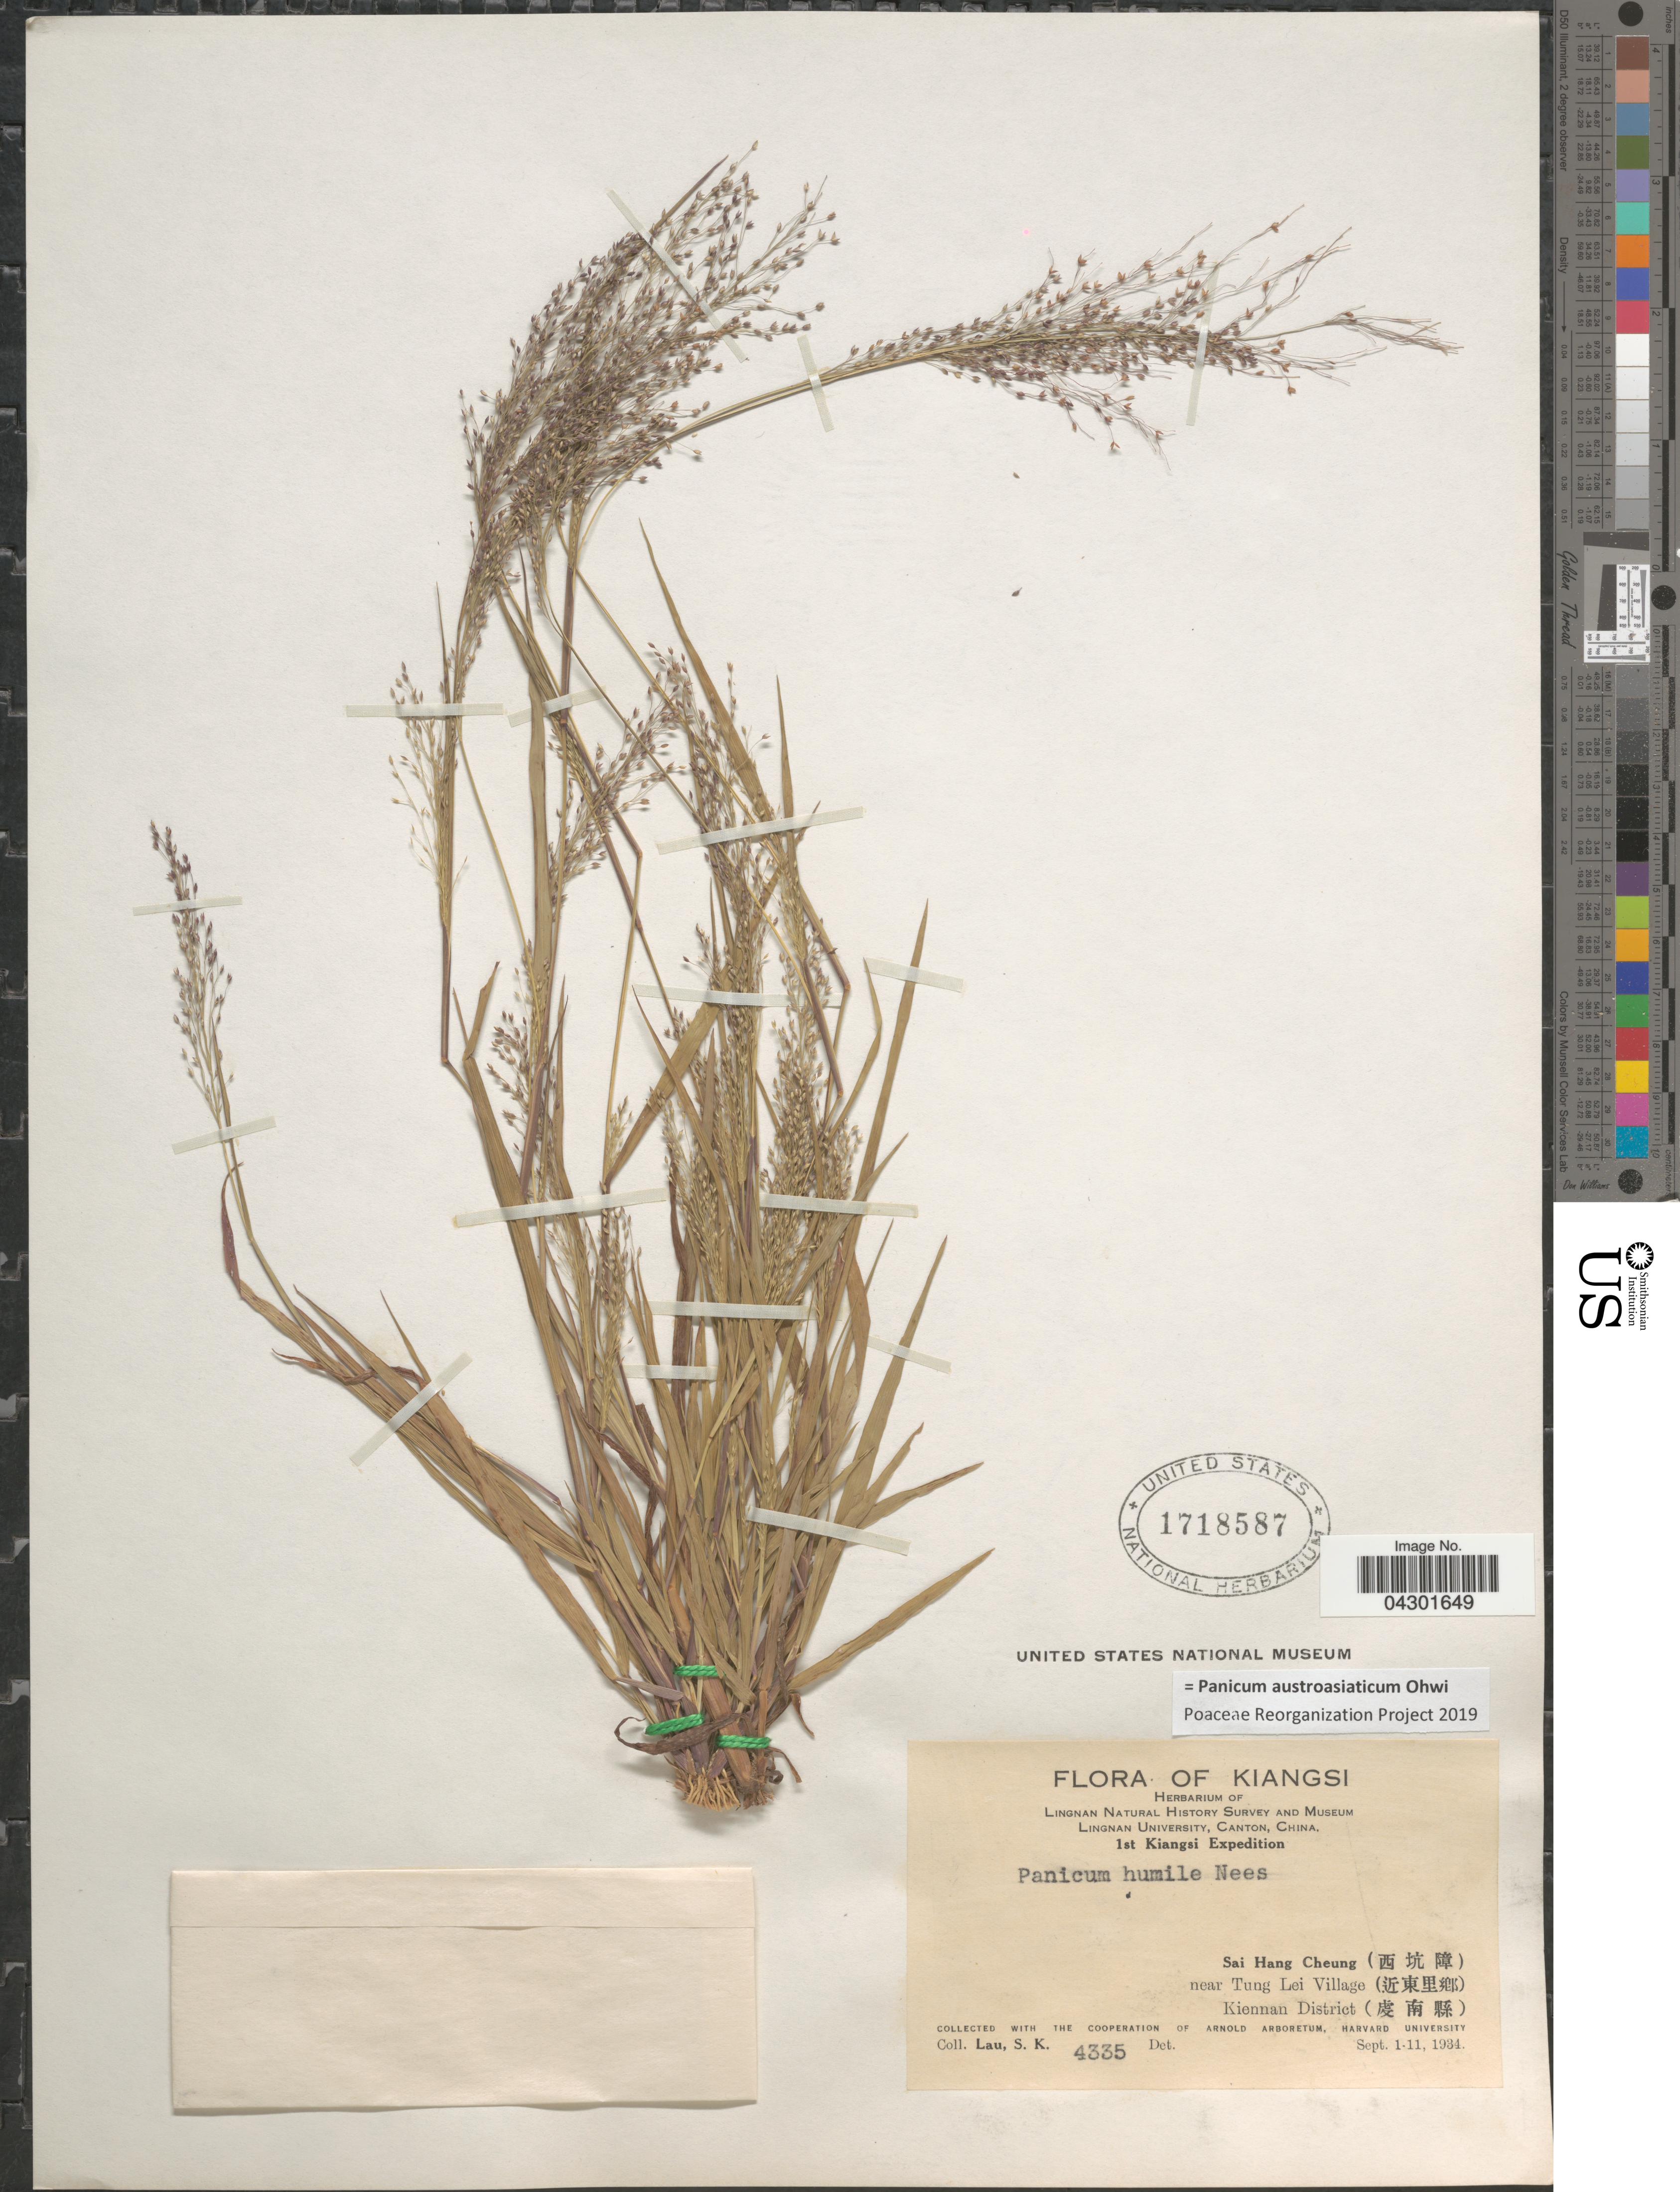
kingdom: Plantae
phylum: Tracheophyta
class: Liliopsida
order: Poales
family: Poaceae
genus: Panicum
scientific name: Panicum austroasiaticum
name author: Ohwi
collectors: S. K. Lau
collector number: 4335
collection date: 1934-09-01/1934-09-11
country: China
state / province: Jiangxi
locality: Kiangsi. Lingnan Natural Historey Survey. 1st Kiangsi Expedition. Sai hang Cheung (X). near Tung Lei Village (X). Kiennan District (X).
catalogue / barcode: US 1718587